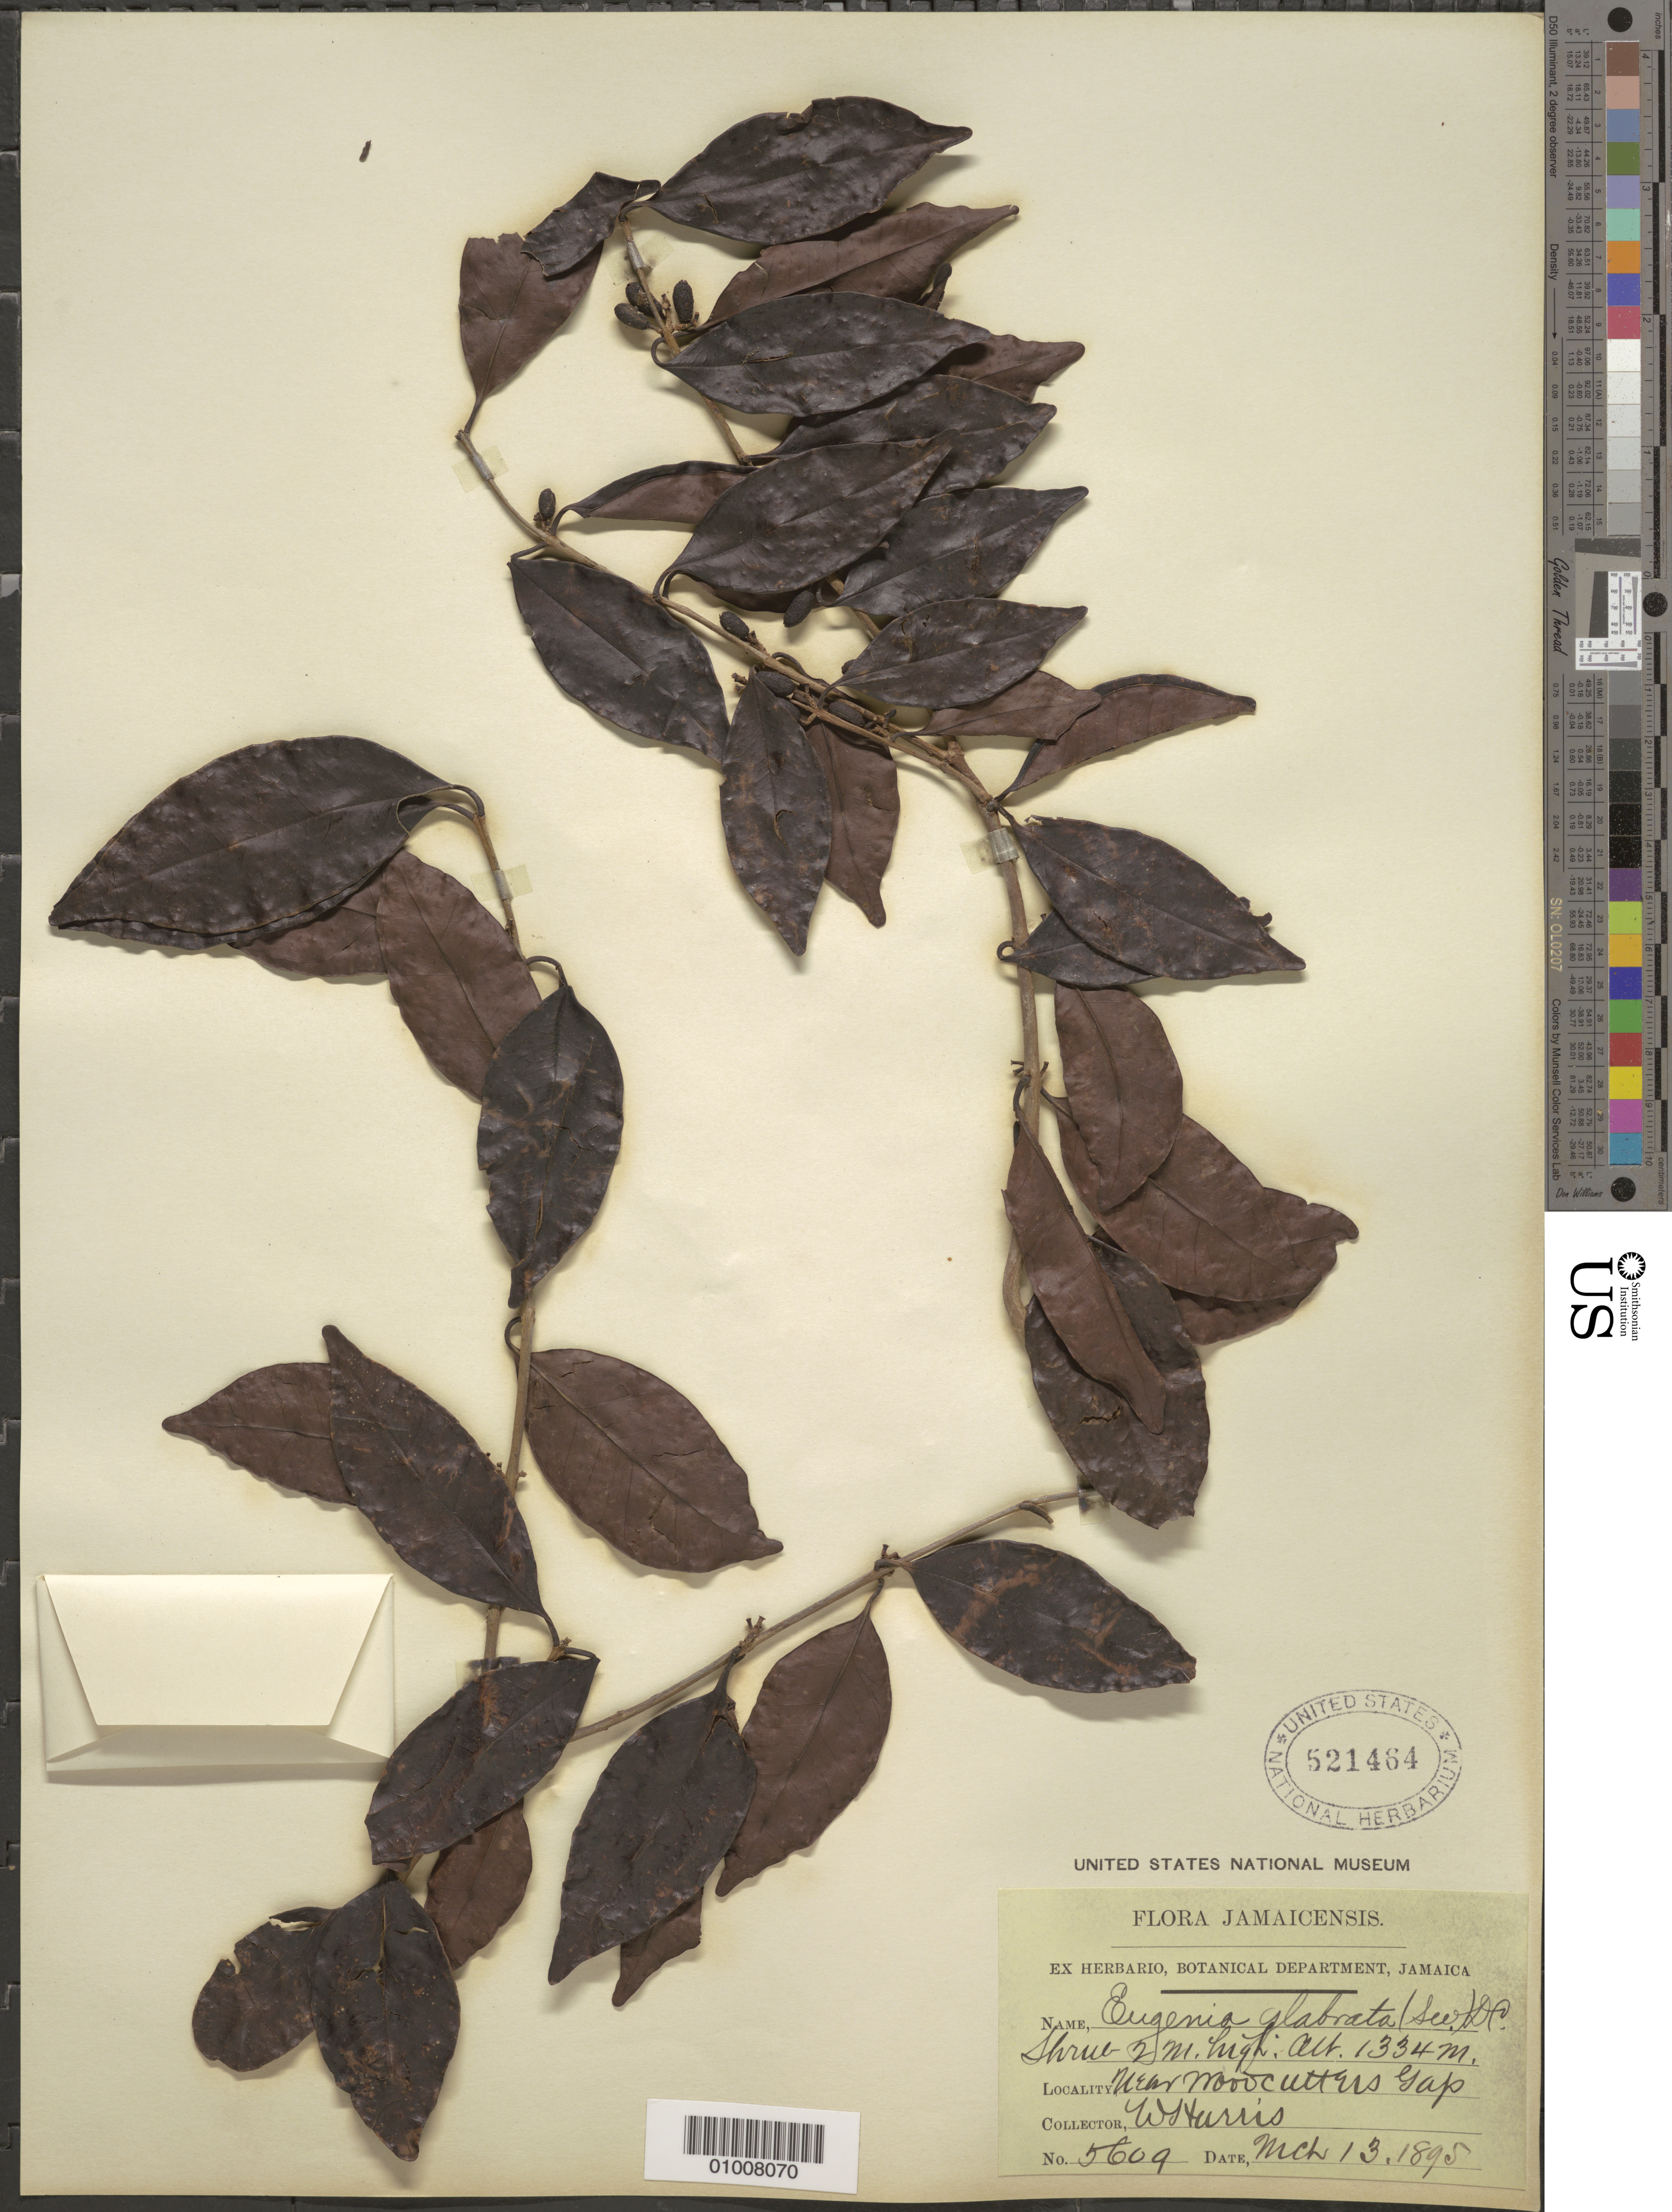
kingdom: Plantae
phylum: Tracheophyta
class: Magnoliopsida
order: Myrtales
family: Myrtaceae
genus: Eugenia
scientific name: Eugenia glabrata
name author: (Sw.) DC.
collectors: W. Harris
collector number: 5609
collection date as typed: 13 Mar 1895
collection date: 1895-03-13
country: Jamaica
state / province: Portland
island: Jamaica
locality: Near Woodcutters Gap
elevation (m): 1334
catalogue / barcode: US 521464